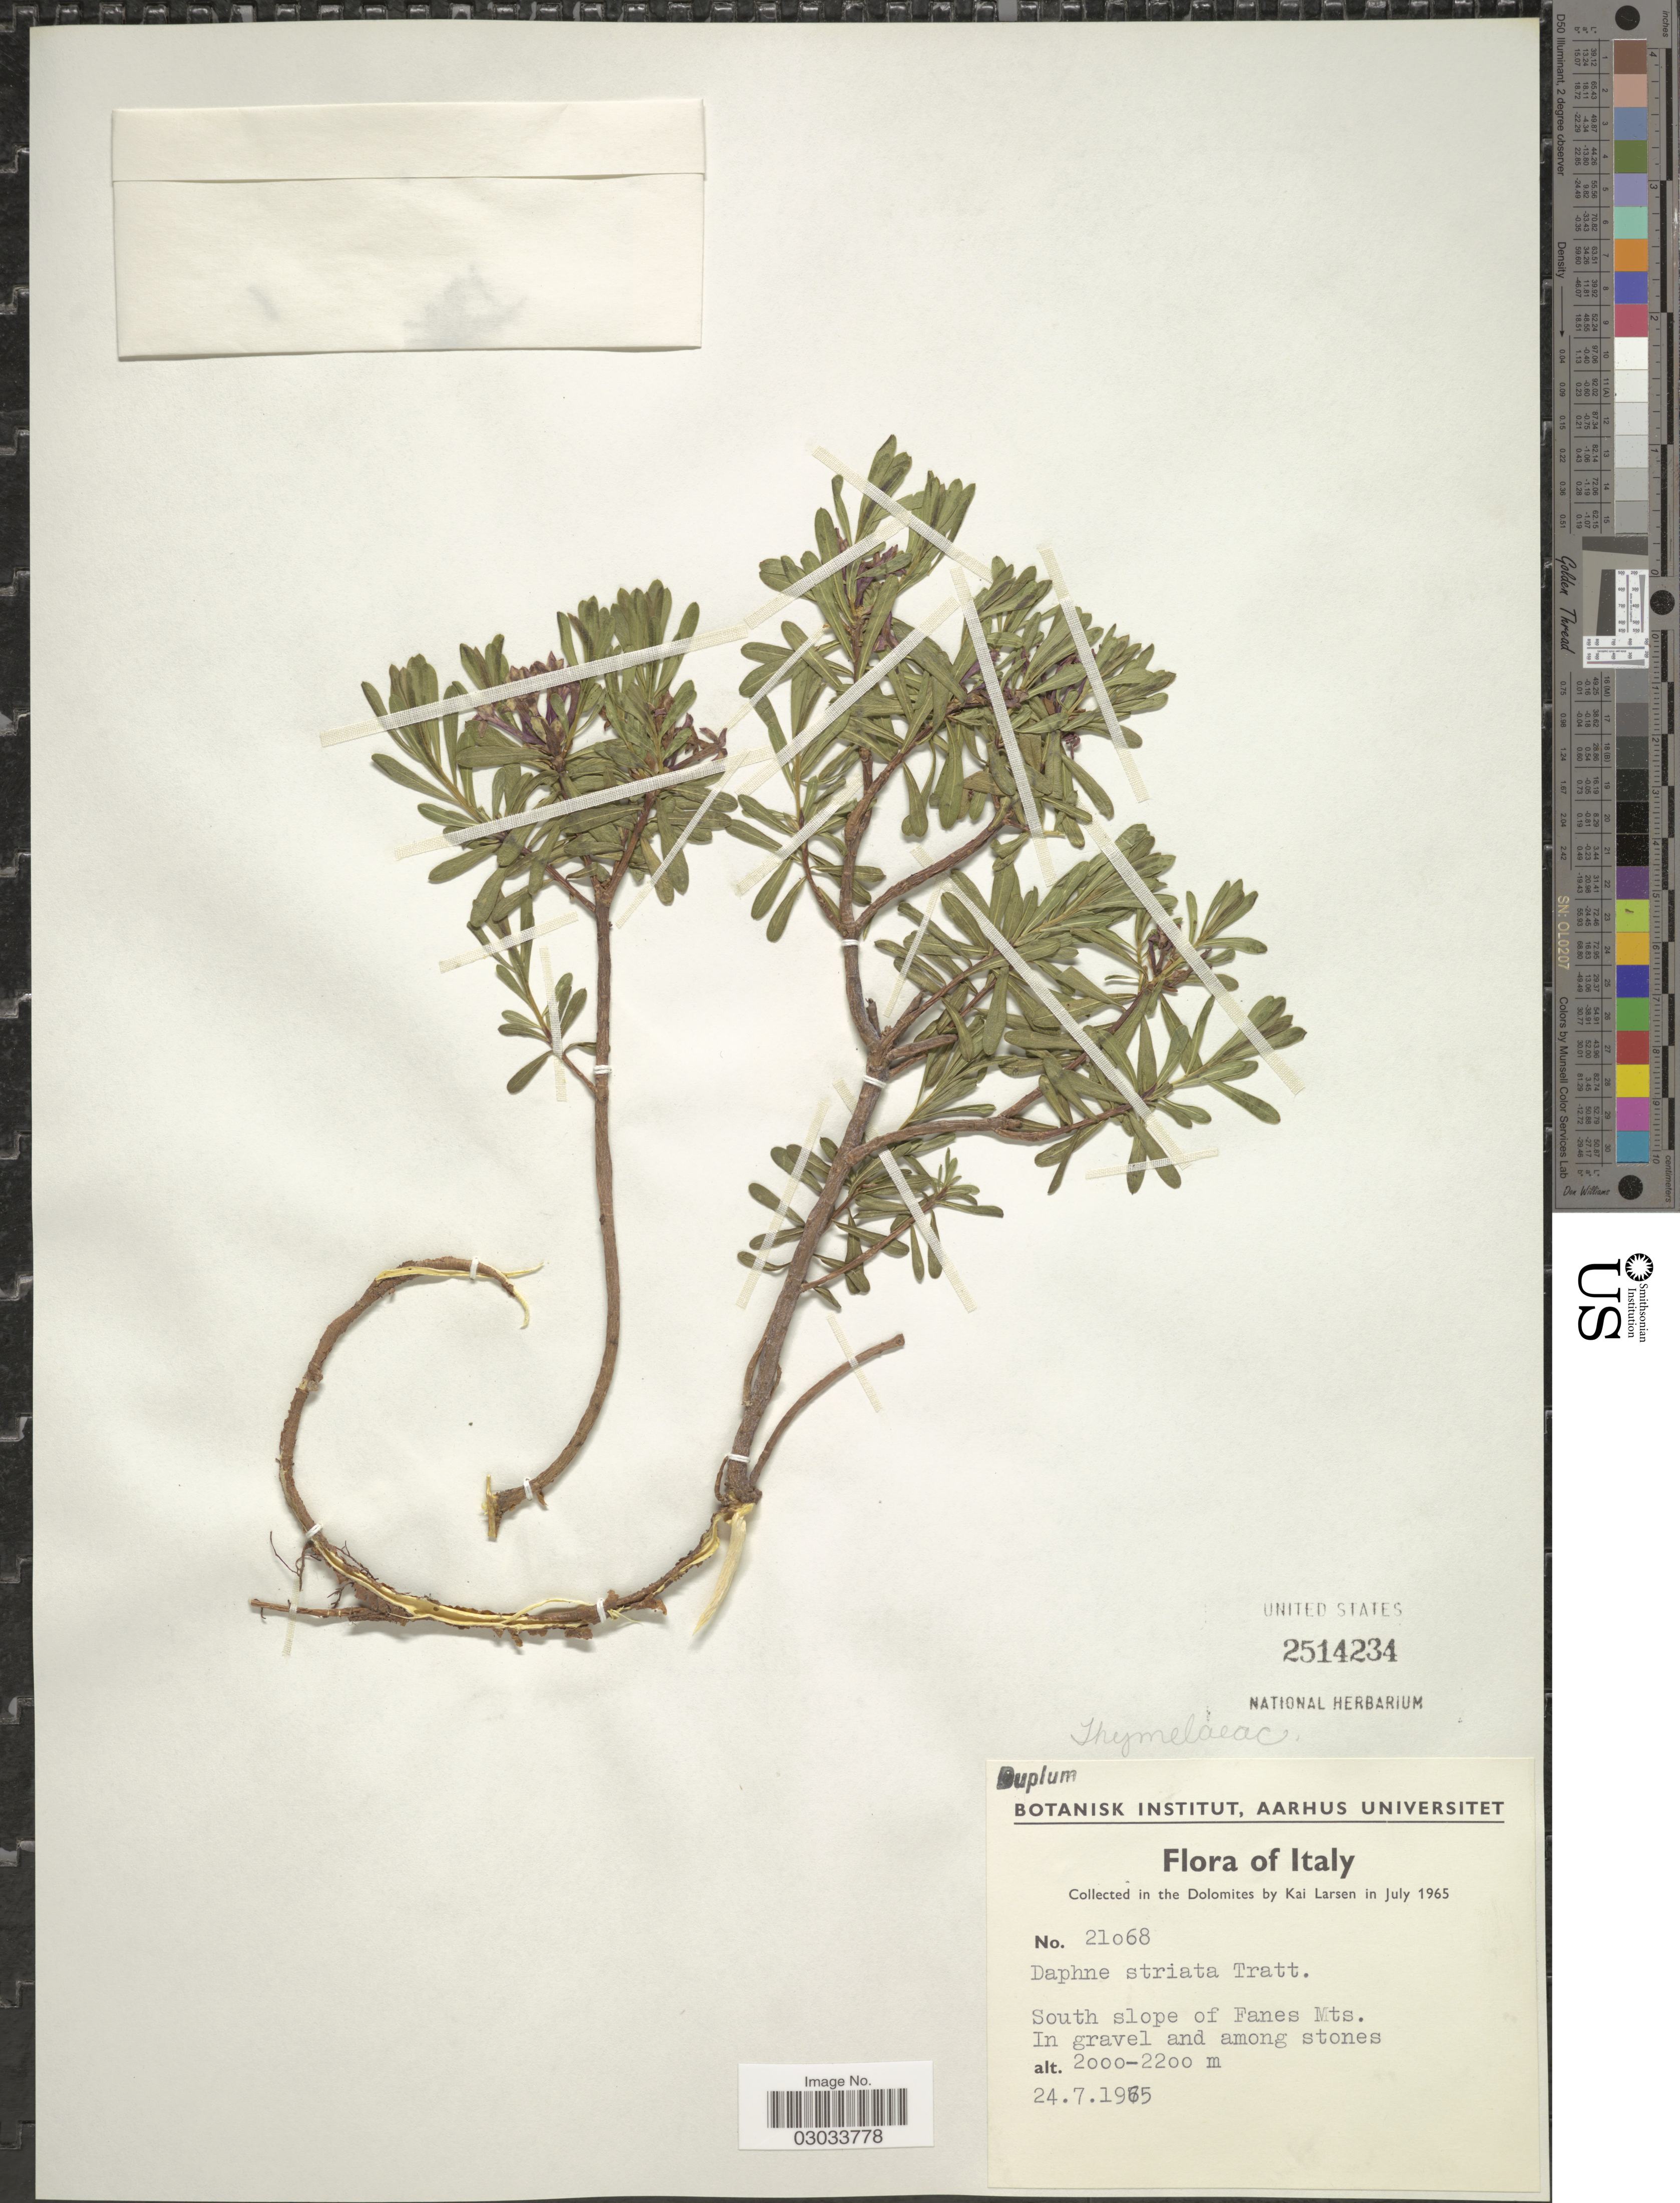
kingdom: Plantae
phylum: Tracheophyta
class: Magnoliopsida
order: Malvales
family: Thymelaeaceae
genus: Daphne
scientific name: Daphne striata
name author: Tratt.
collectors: K. Larsen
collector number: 21068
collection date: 1965-07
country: Italy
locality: Dolomites. South slope of Fanes Mts. In gravel and among stones.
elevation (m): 2000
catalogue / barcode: US 2514234